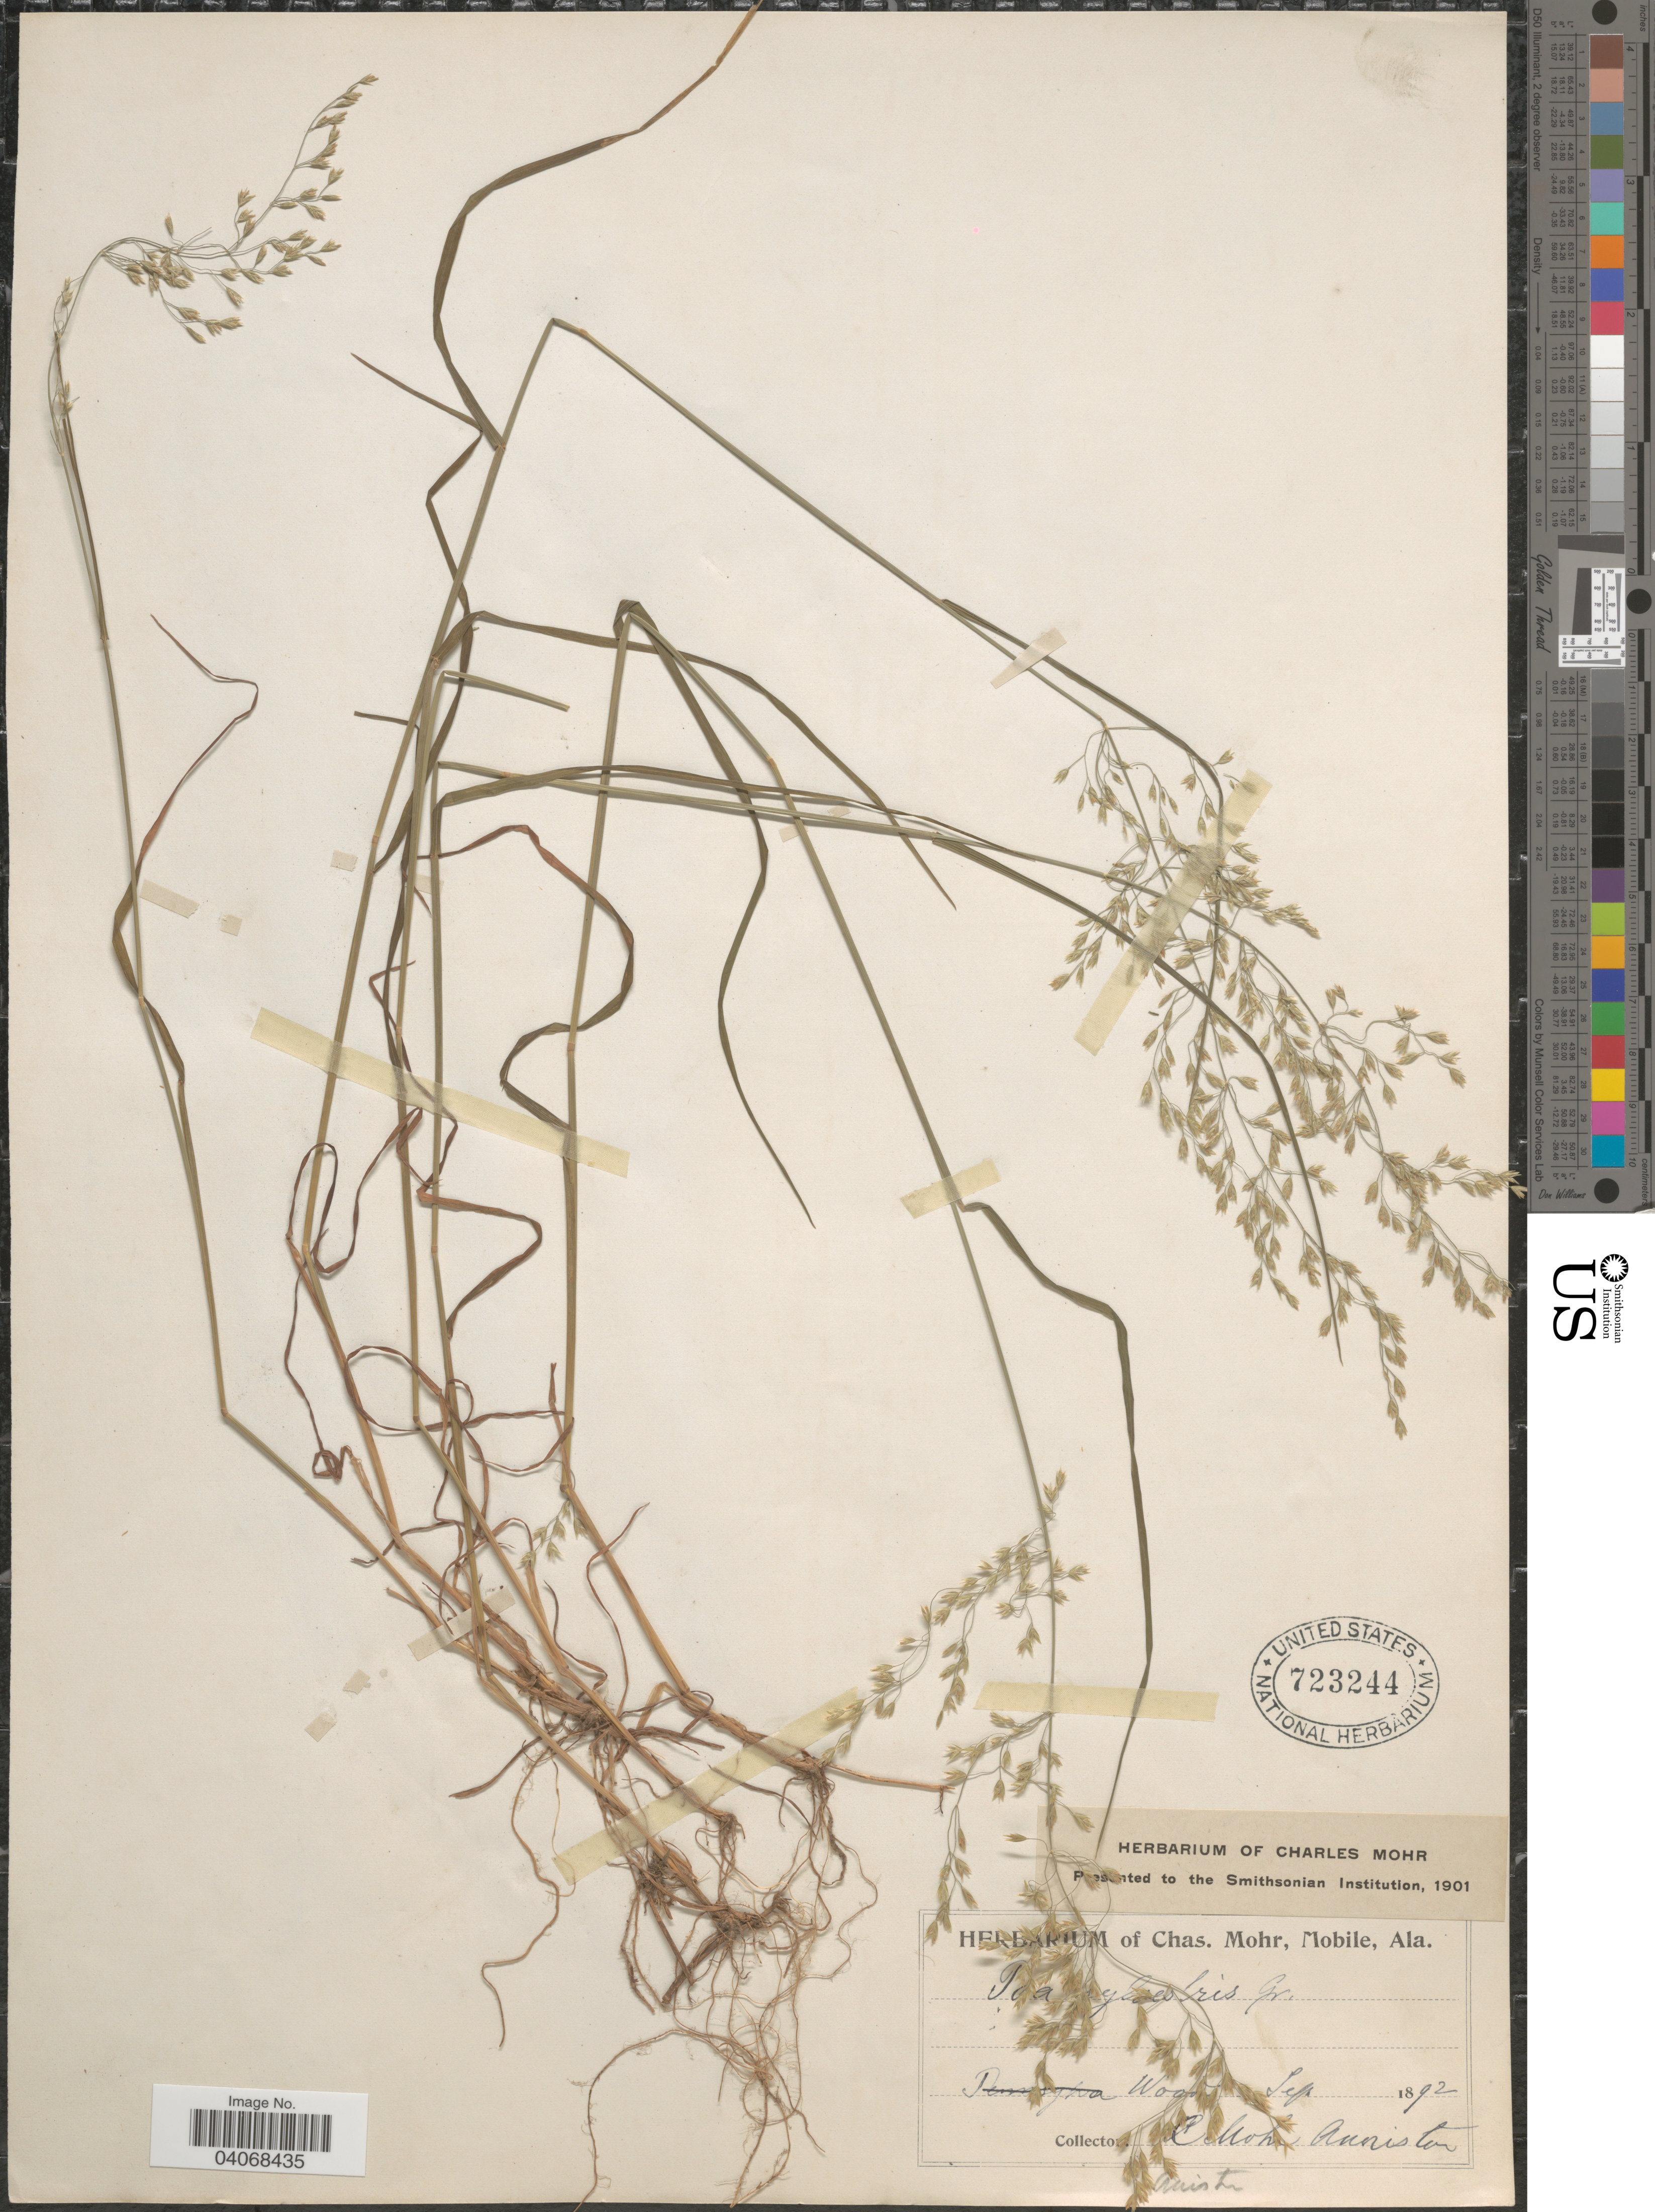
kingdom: Plantae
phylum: Tracheophyta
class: Liliopsida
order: Poales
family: Poaceae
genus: Poa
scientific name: Poa sylvestris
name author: A. Gray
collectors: Mohr, C. T. (herbarium)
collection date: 1892-09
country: United States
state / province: Alabama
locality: Woods.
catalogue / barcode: US 723244